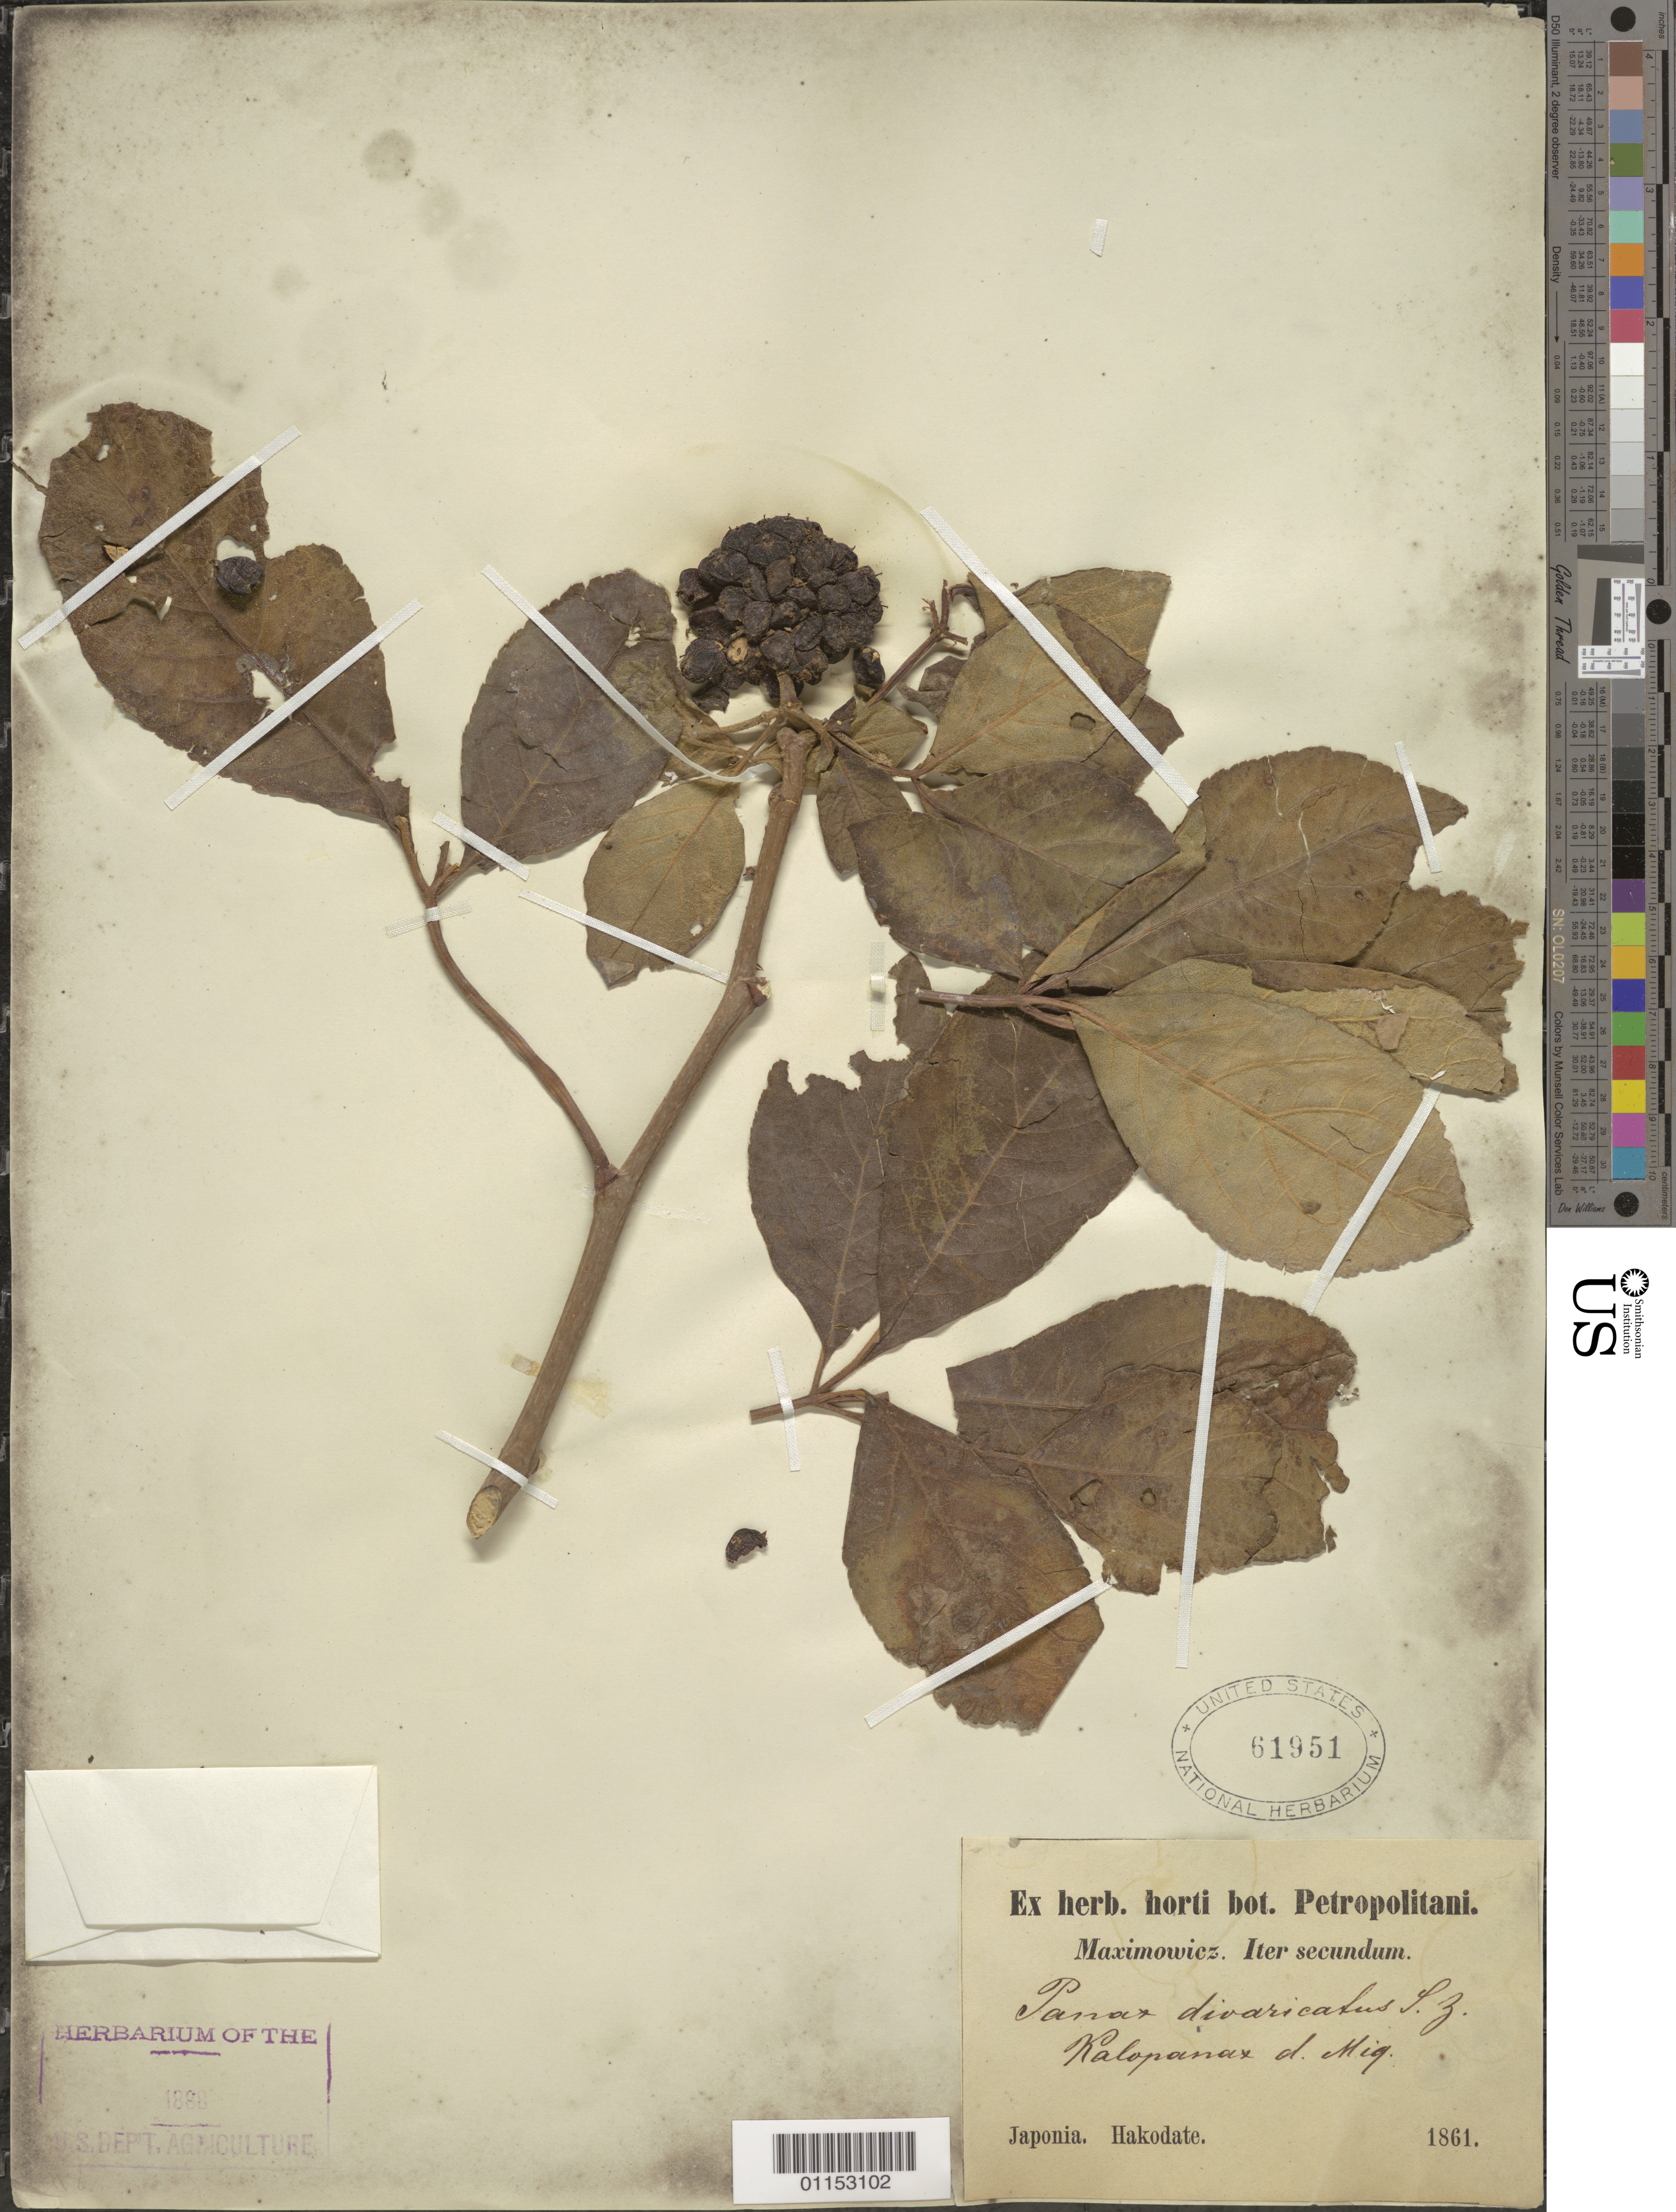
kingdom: Plantae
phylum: Tracheophyta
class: Magnoliopsida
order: Apiales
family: Araliaceae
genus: Panax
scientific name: Panax divaricatus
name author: Siebold & Zucc.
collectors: -. Maximowicz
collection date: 1861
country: Japan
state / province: Hokkaido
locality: Hakodate.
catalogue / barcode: US 61951